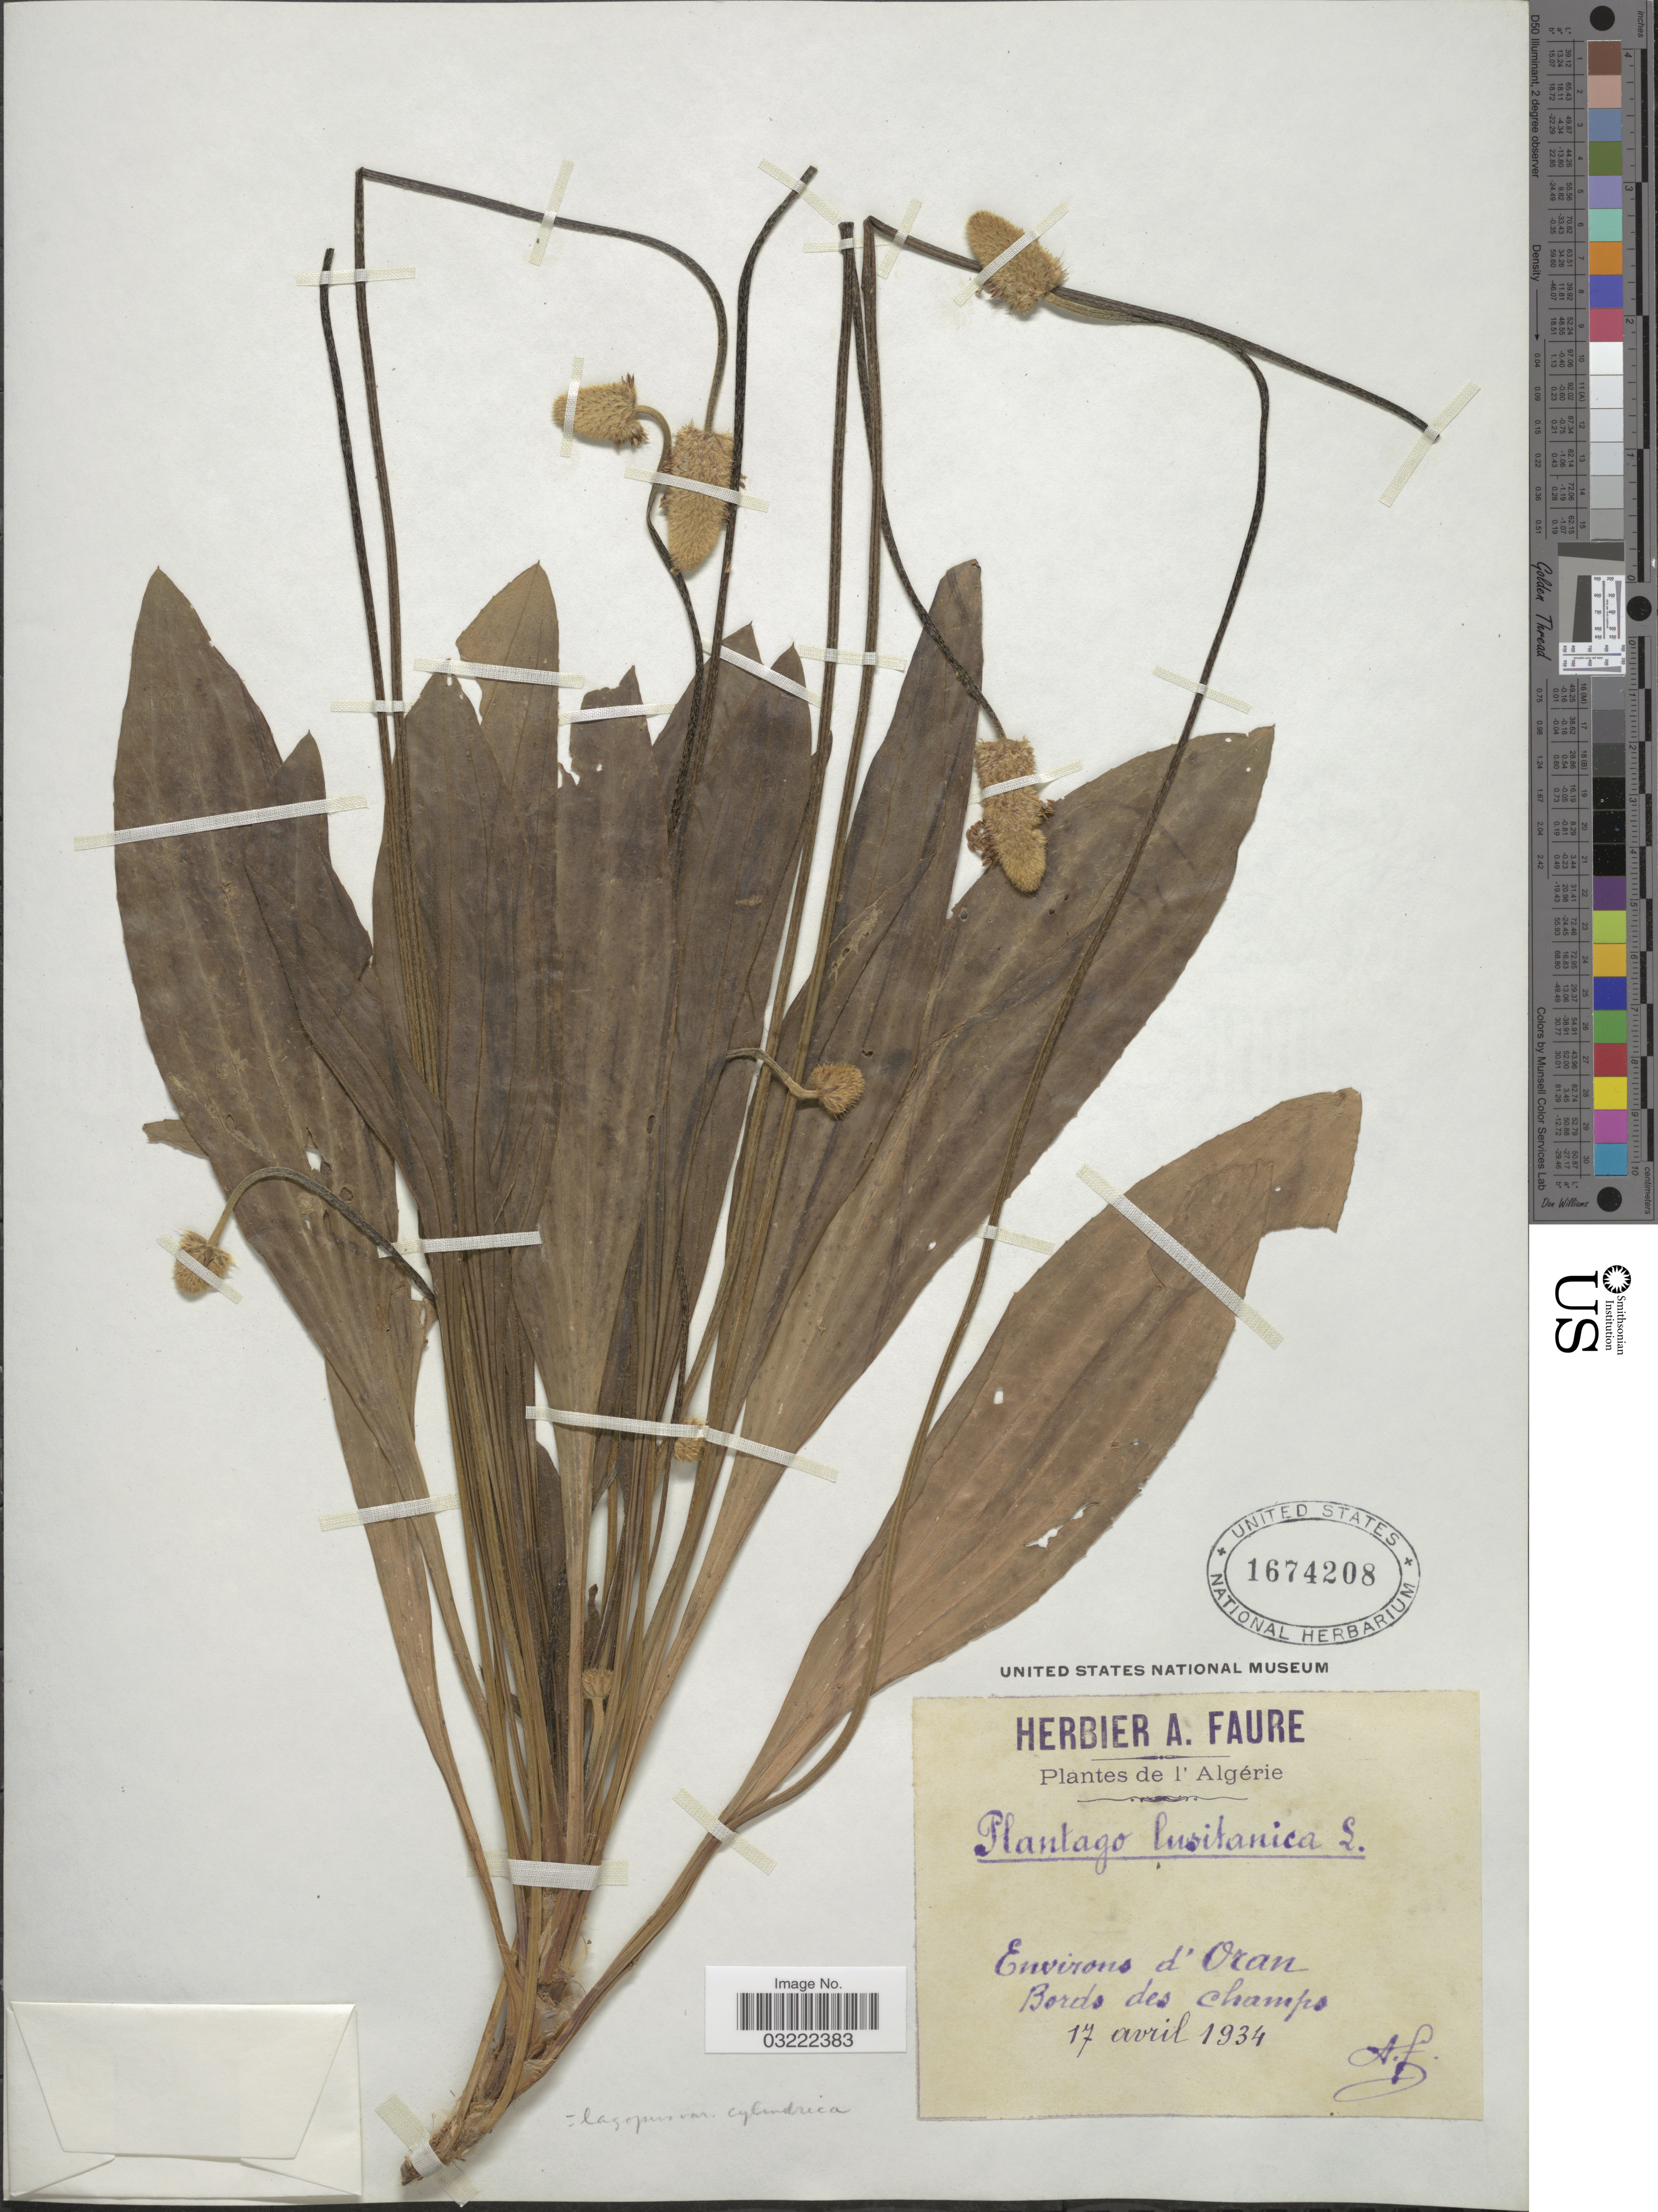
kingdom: Plantae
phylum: Tracheophyta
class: Magnoliopsida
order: Lamiales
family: Plantaginaceae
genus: Plantago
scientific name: Plantago lagopus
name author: L.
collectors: A. Faure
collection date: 1934-04-17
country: Algeria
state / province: Oran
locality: Environs d'Oran.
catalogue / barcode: US 1674208